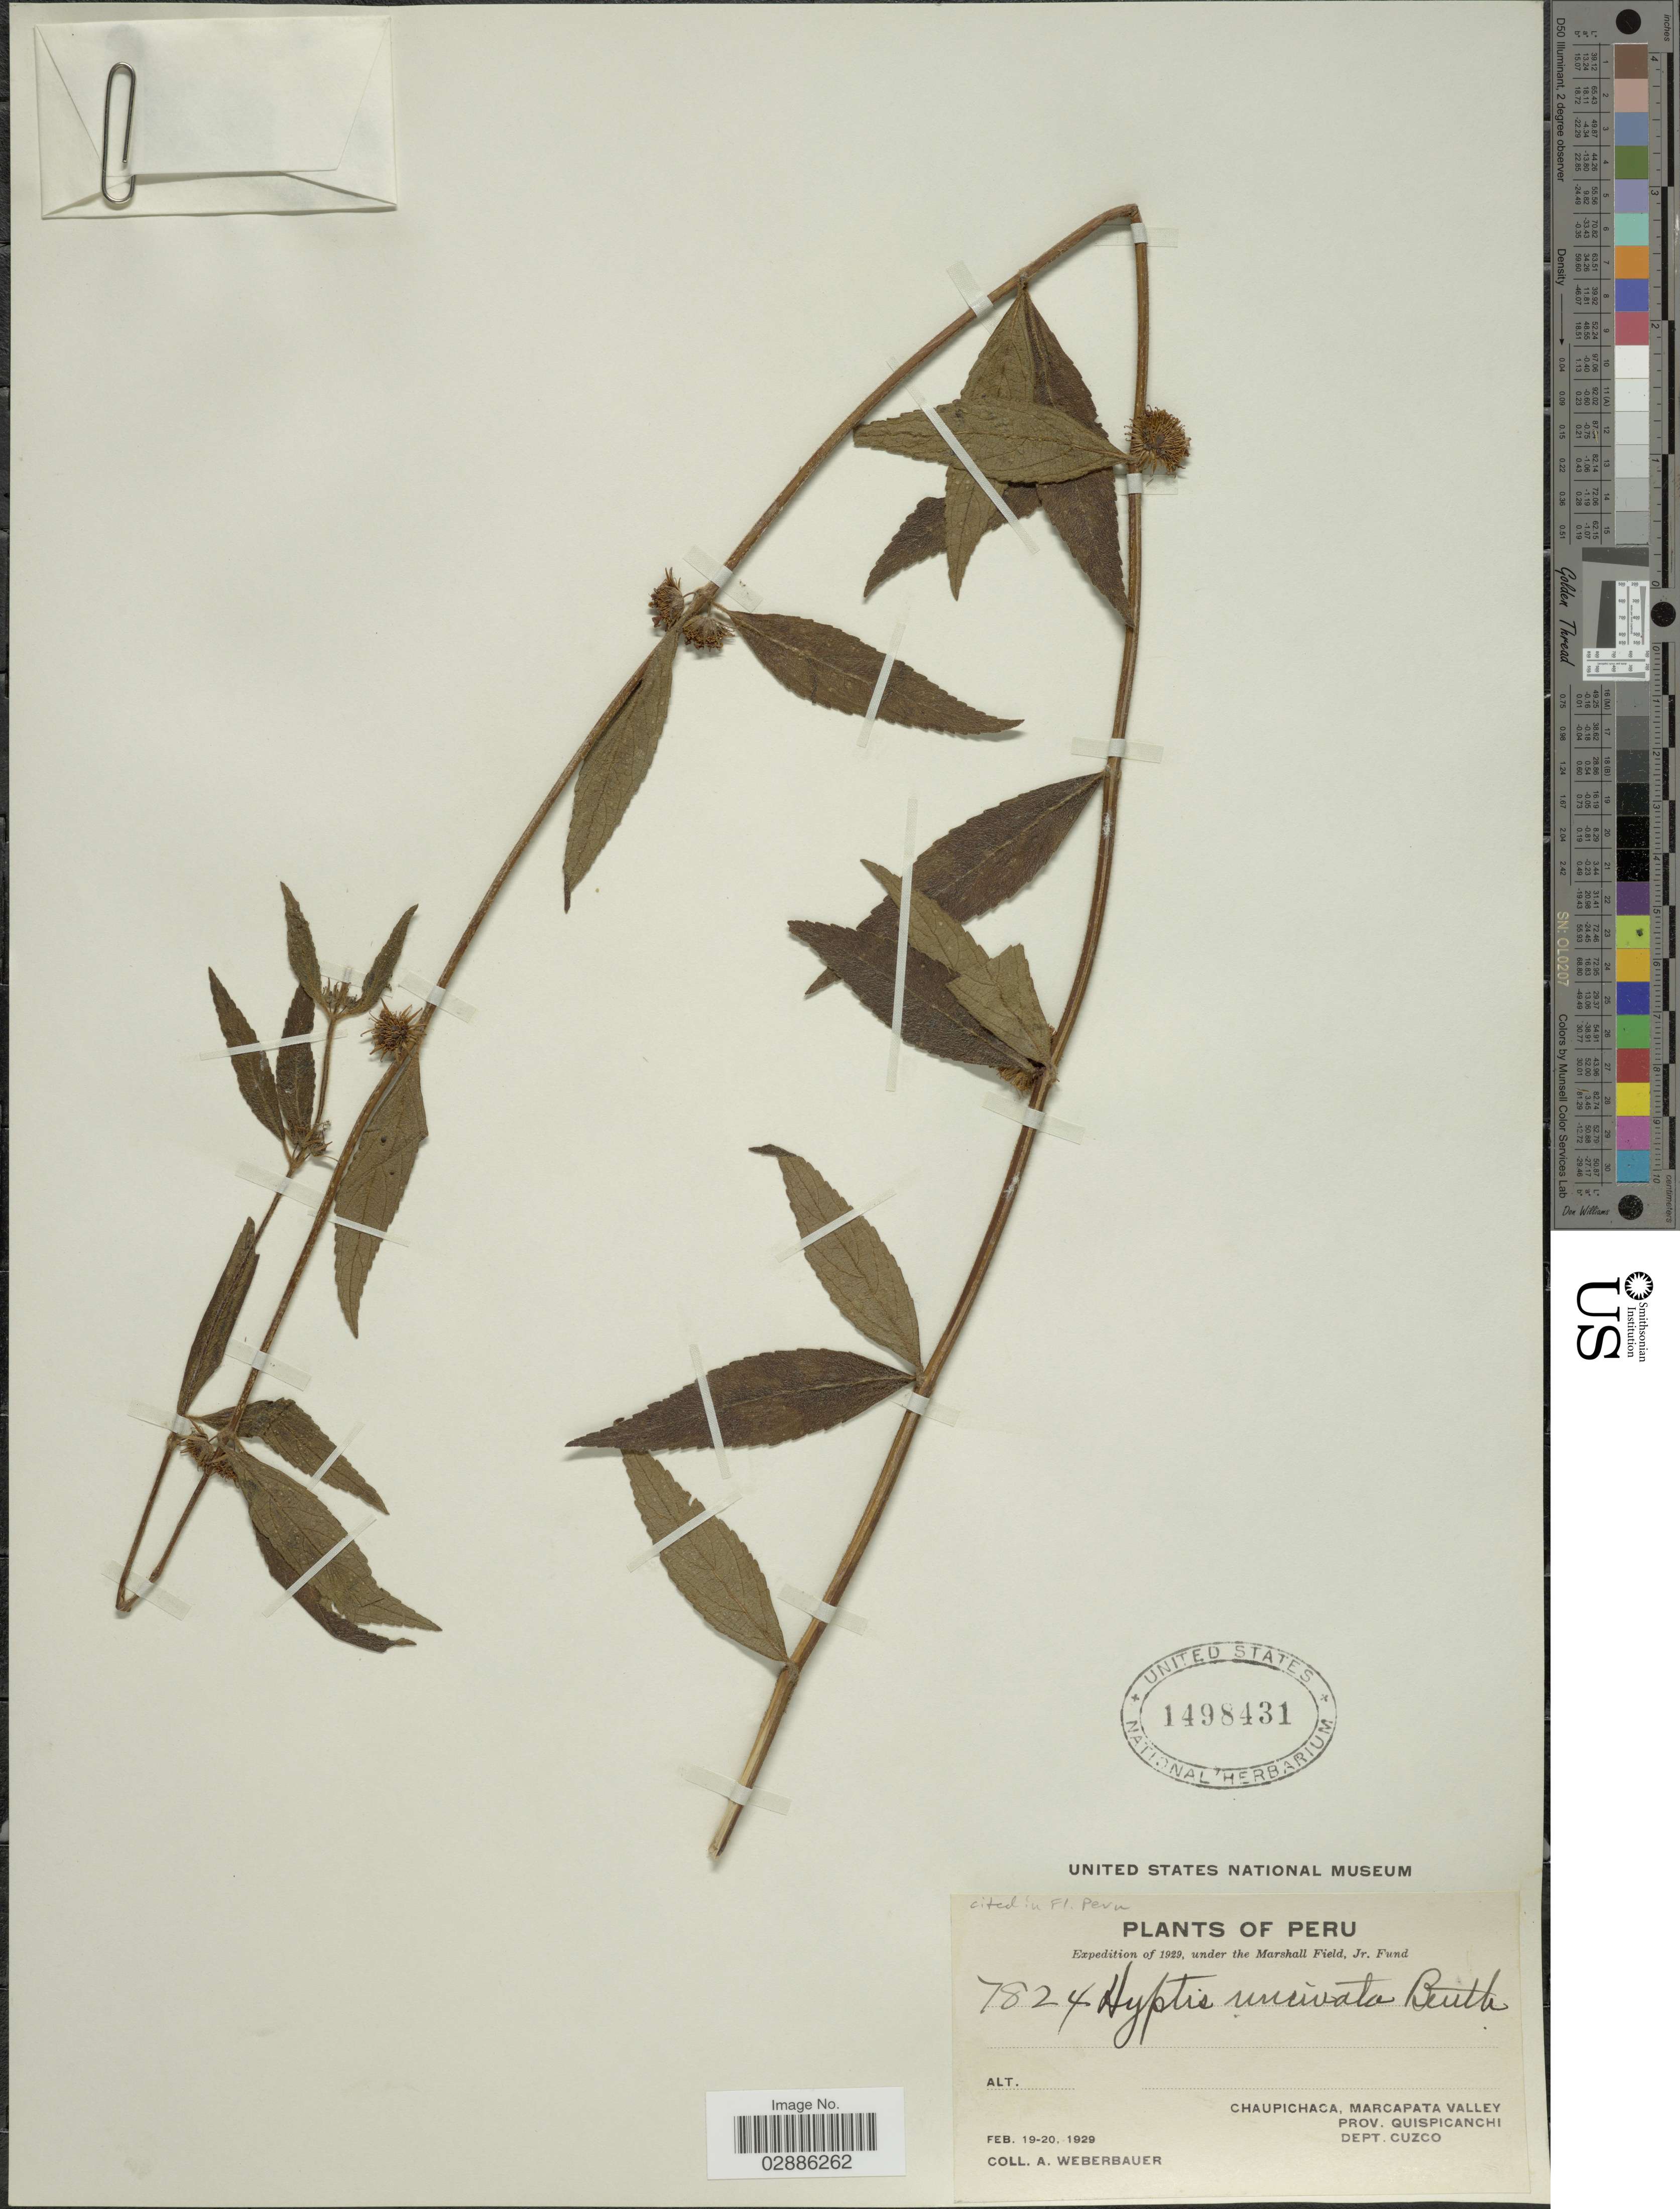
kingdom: Plantae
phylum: Tracheophyta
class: Magnoliopsida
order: Lamiales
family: Lamiaceae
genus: Hyptis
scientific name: Hyptis uncinata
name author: Benth.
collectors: A. Weberbauer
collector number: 7824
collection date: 1929-02-19/1929-02-20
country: Peru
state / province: Cusco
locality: Chaupichaca, Marcapata Valley, Prov. Quispicanchi, Dept. Cuzco.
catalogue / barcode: US 1498431